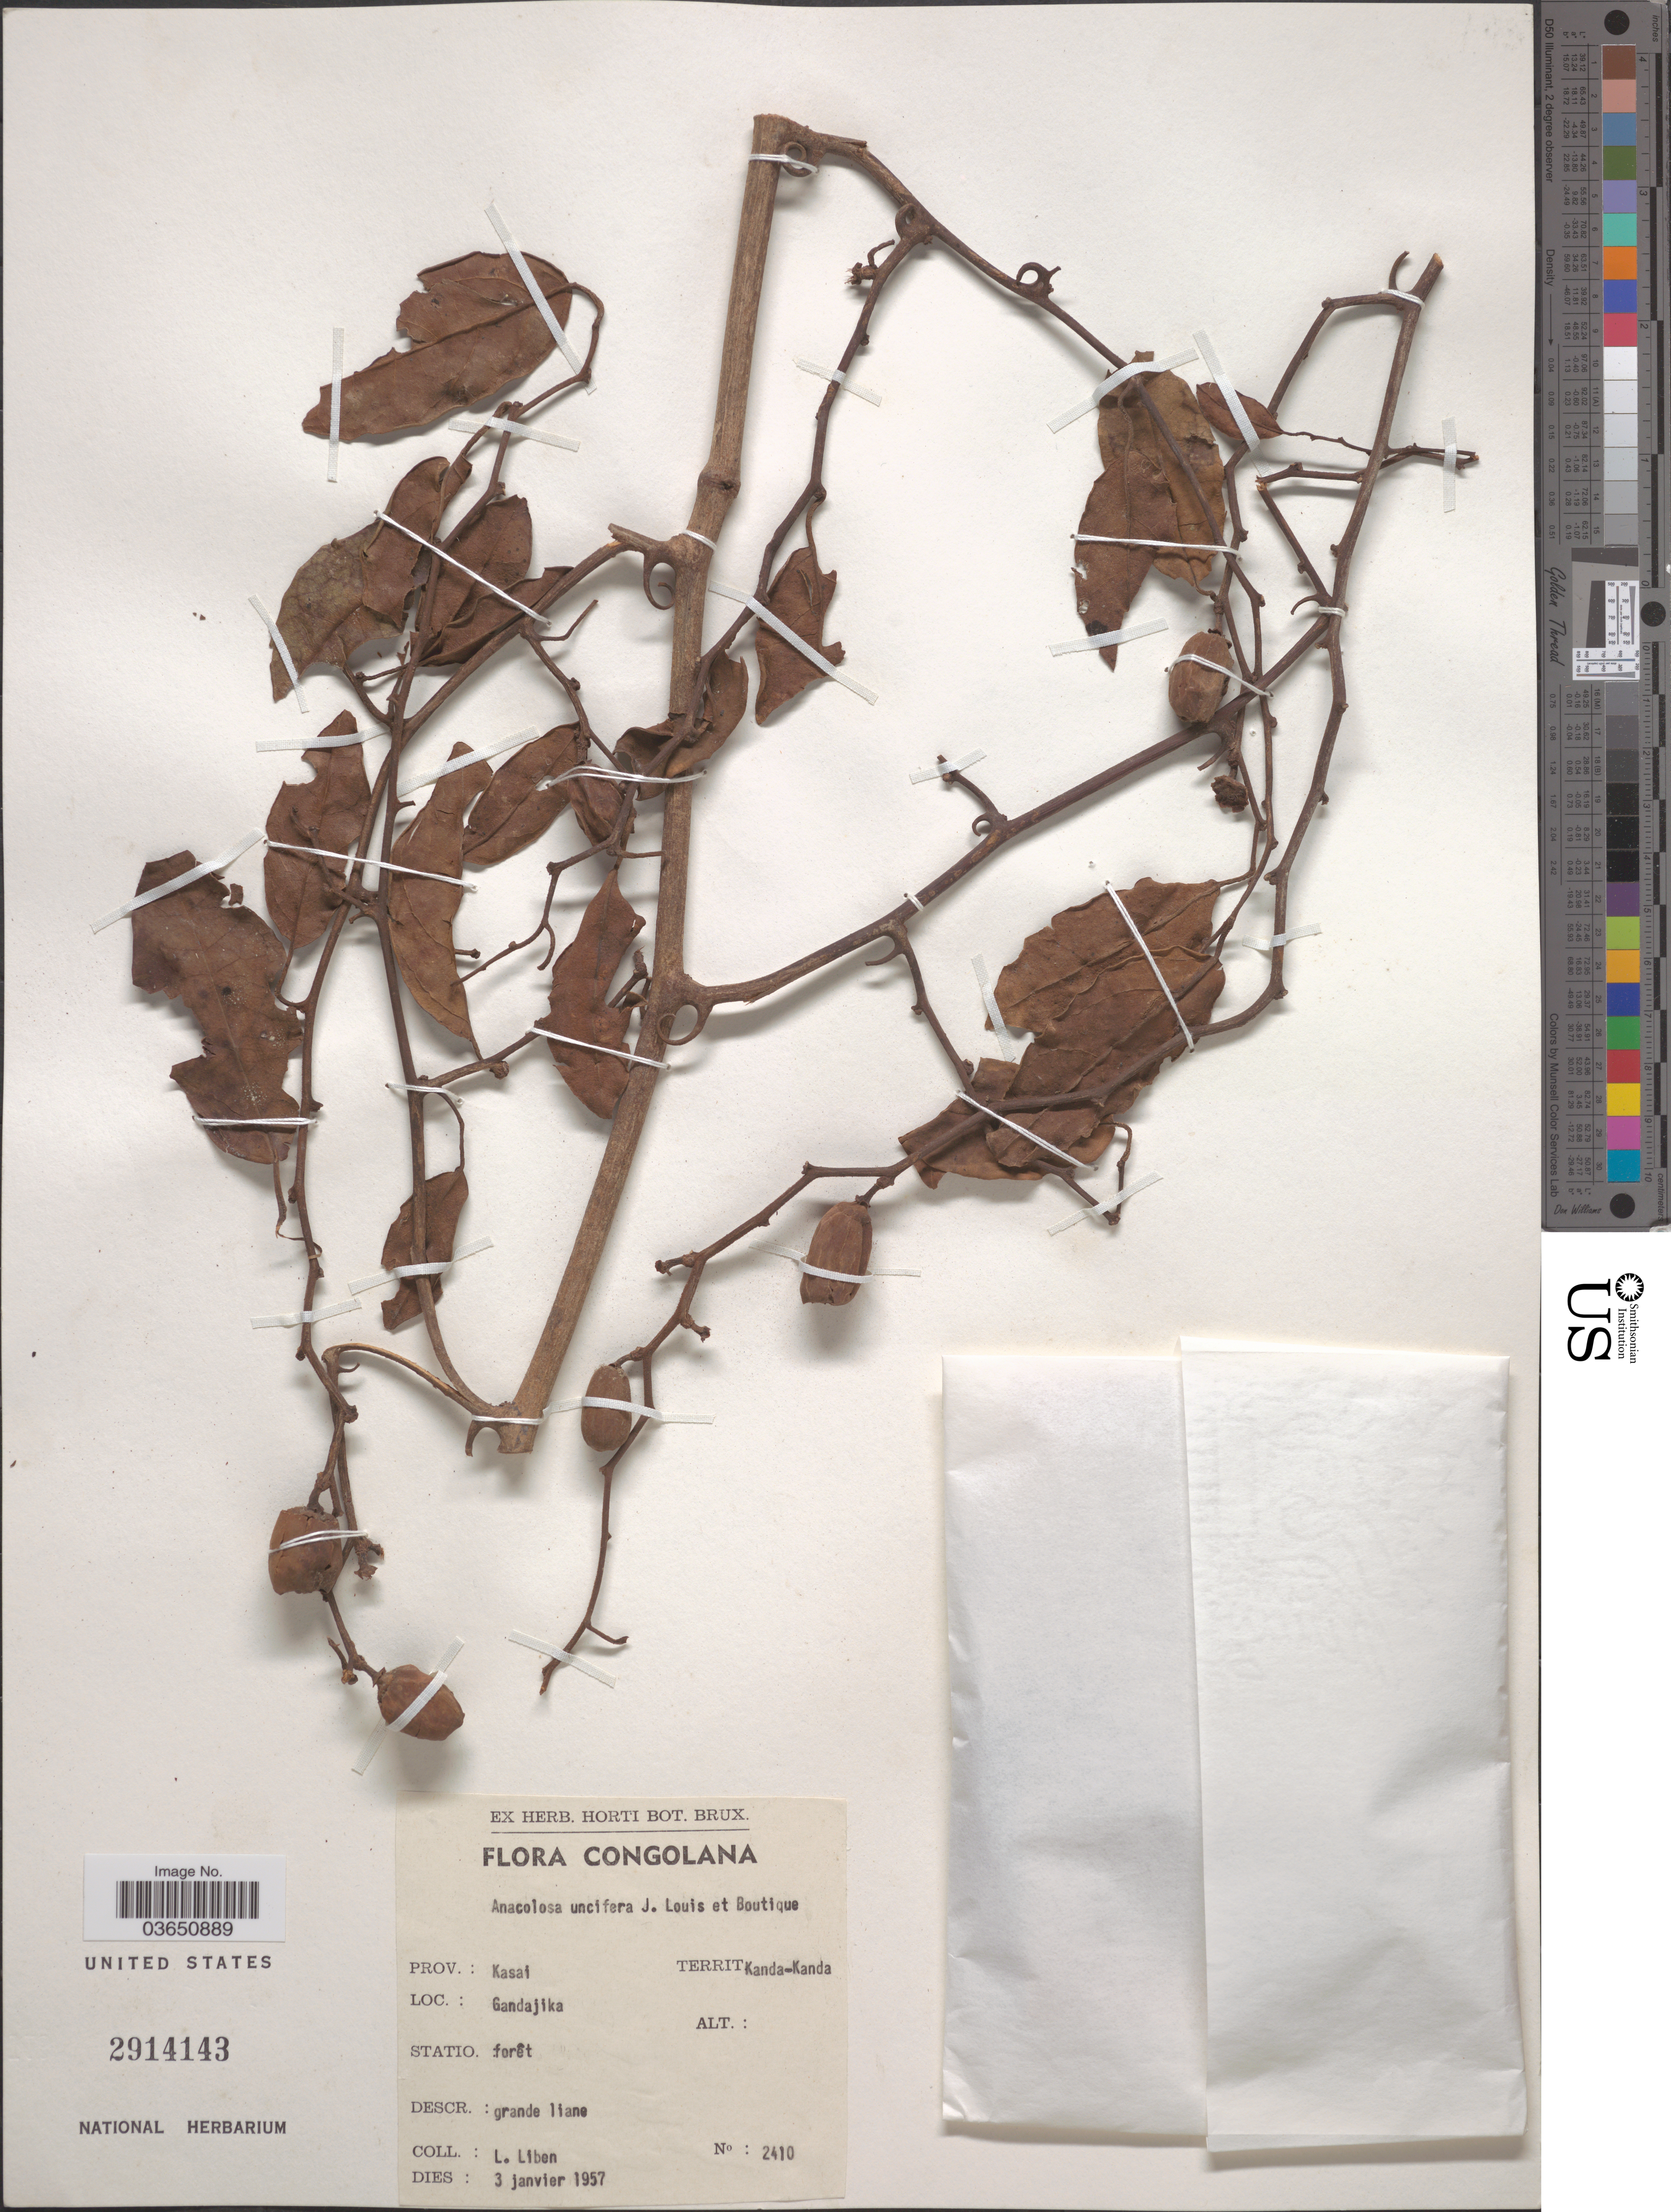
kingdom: Plantae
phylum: Tracheophyta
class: Magnoliopsida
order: Santalales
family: Aptandraceae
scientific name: Keita uncifera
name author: (Louis & Boutique) Cheek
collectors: L. Liben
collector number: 2410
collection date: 1957-01-03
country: Congo, Democratic Republic of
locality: Congolana. Prov.: Kasai. Territ Kanda-Kanda. Gandajika.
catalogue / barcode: US 2914143